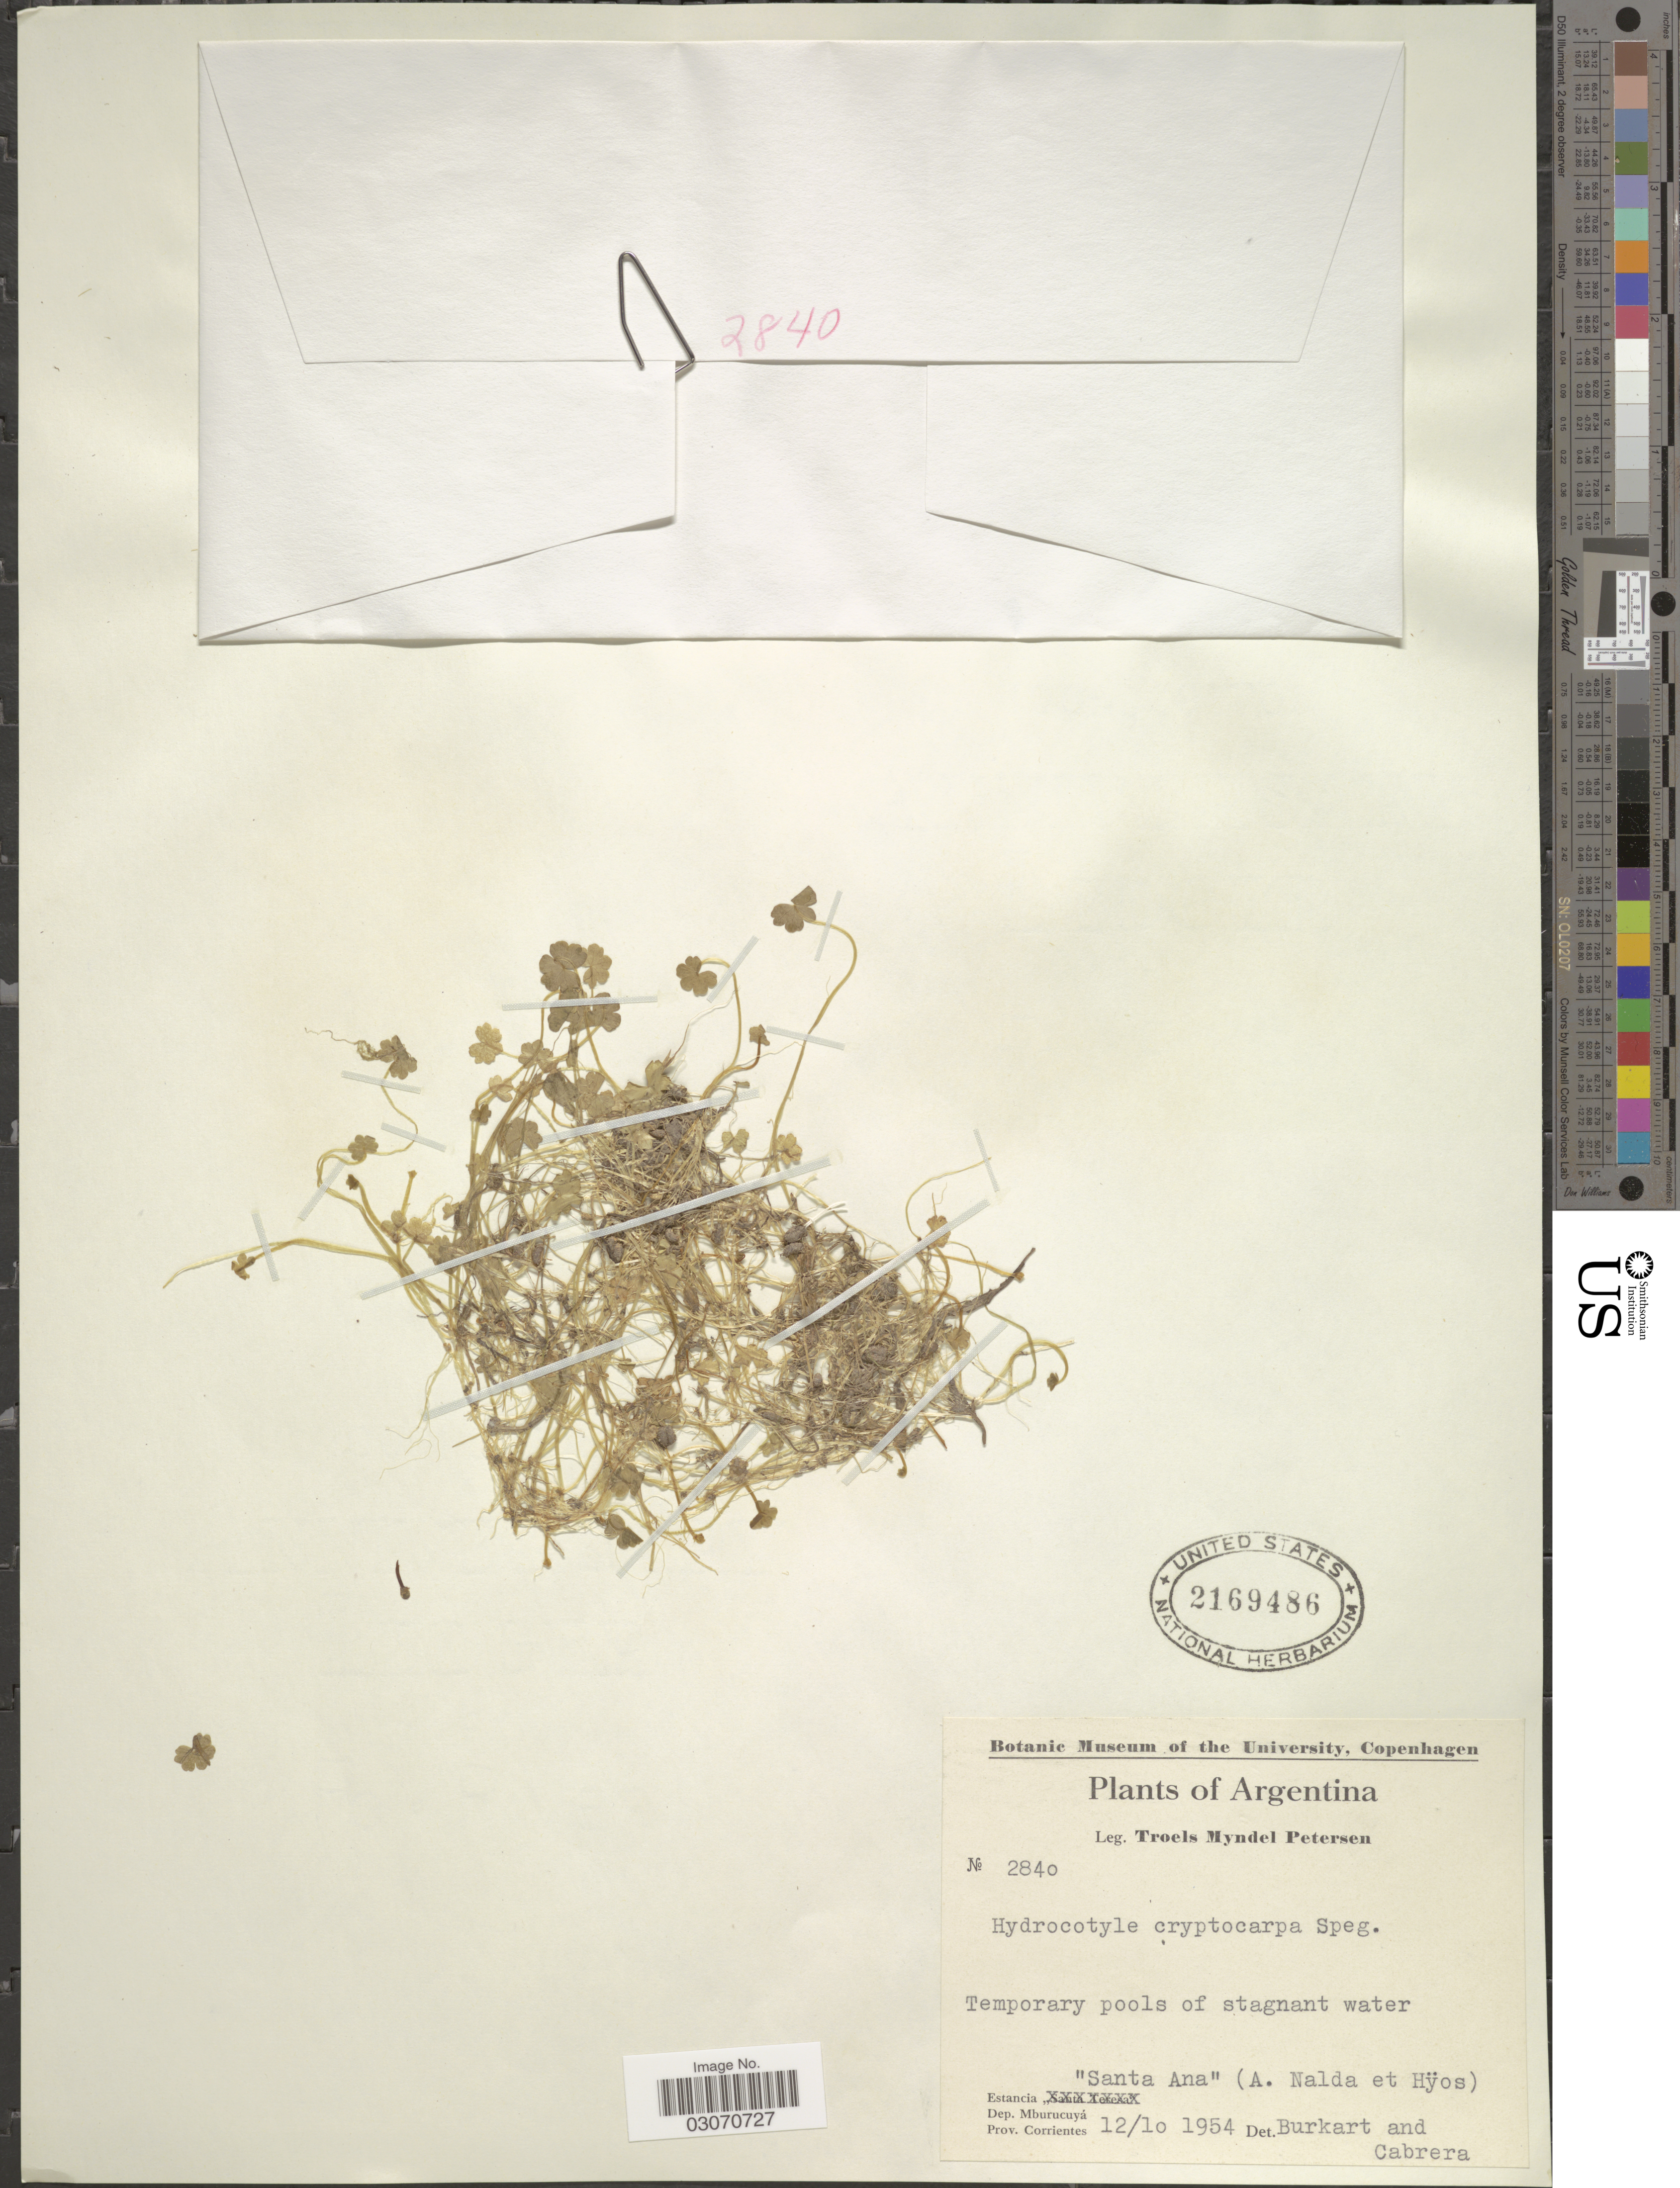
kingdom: Plantae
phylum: Tracheophyta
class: Magnoliopsida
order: Apiales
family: Araliaceae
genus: Hydrocotyle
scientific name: Hydrocotyle cryptocarpa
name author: Speg.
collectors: T. Pederson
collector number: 2840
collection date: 1954-10-12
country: Argentina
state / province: Corrientes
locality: Estancia "Santa Ana" (A. Nalda et Hÿos), Dep. Mburucuyá, Prov. Corrientes.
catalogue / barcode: US 2169486